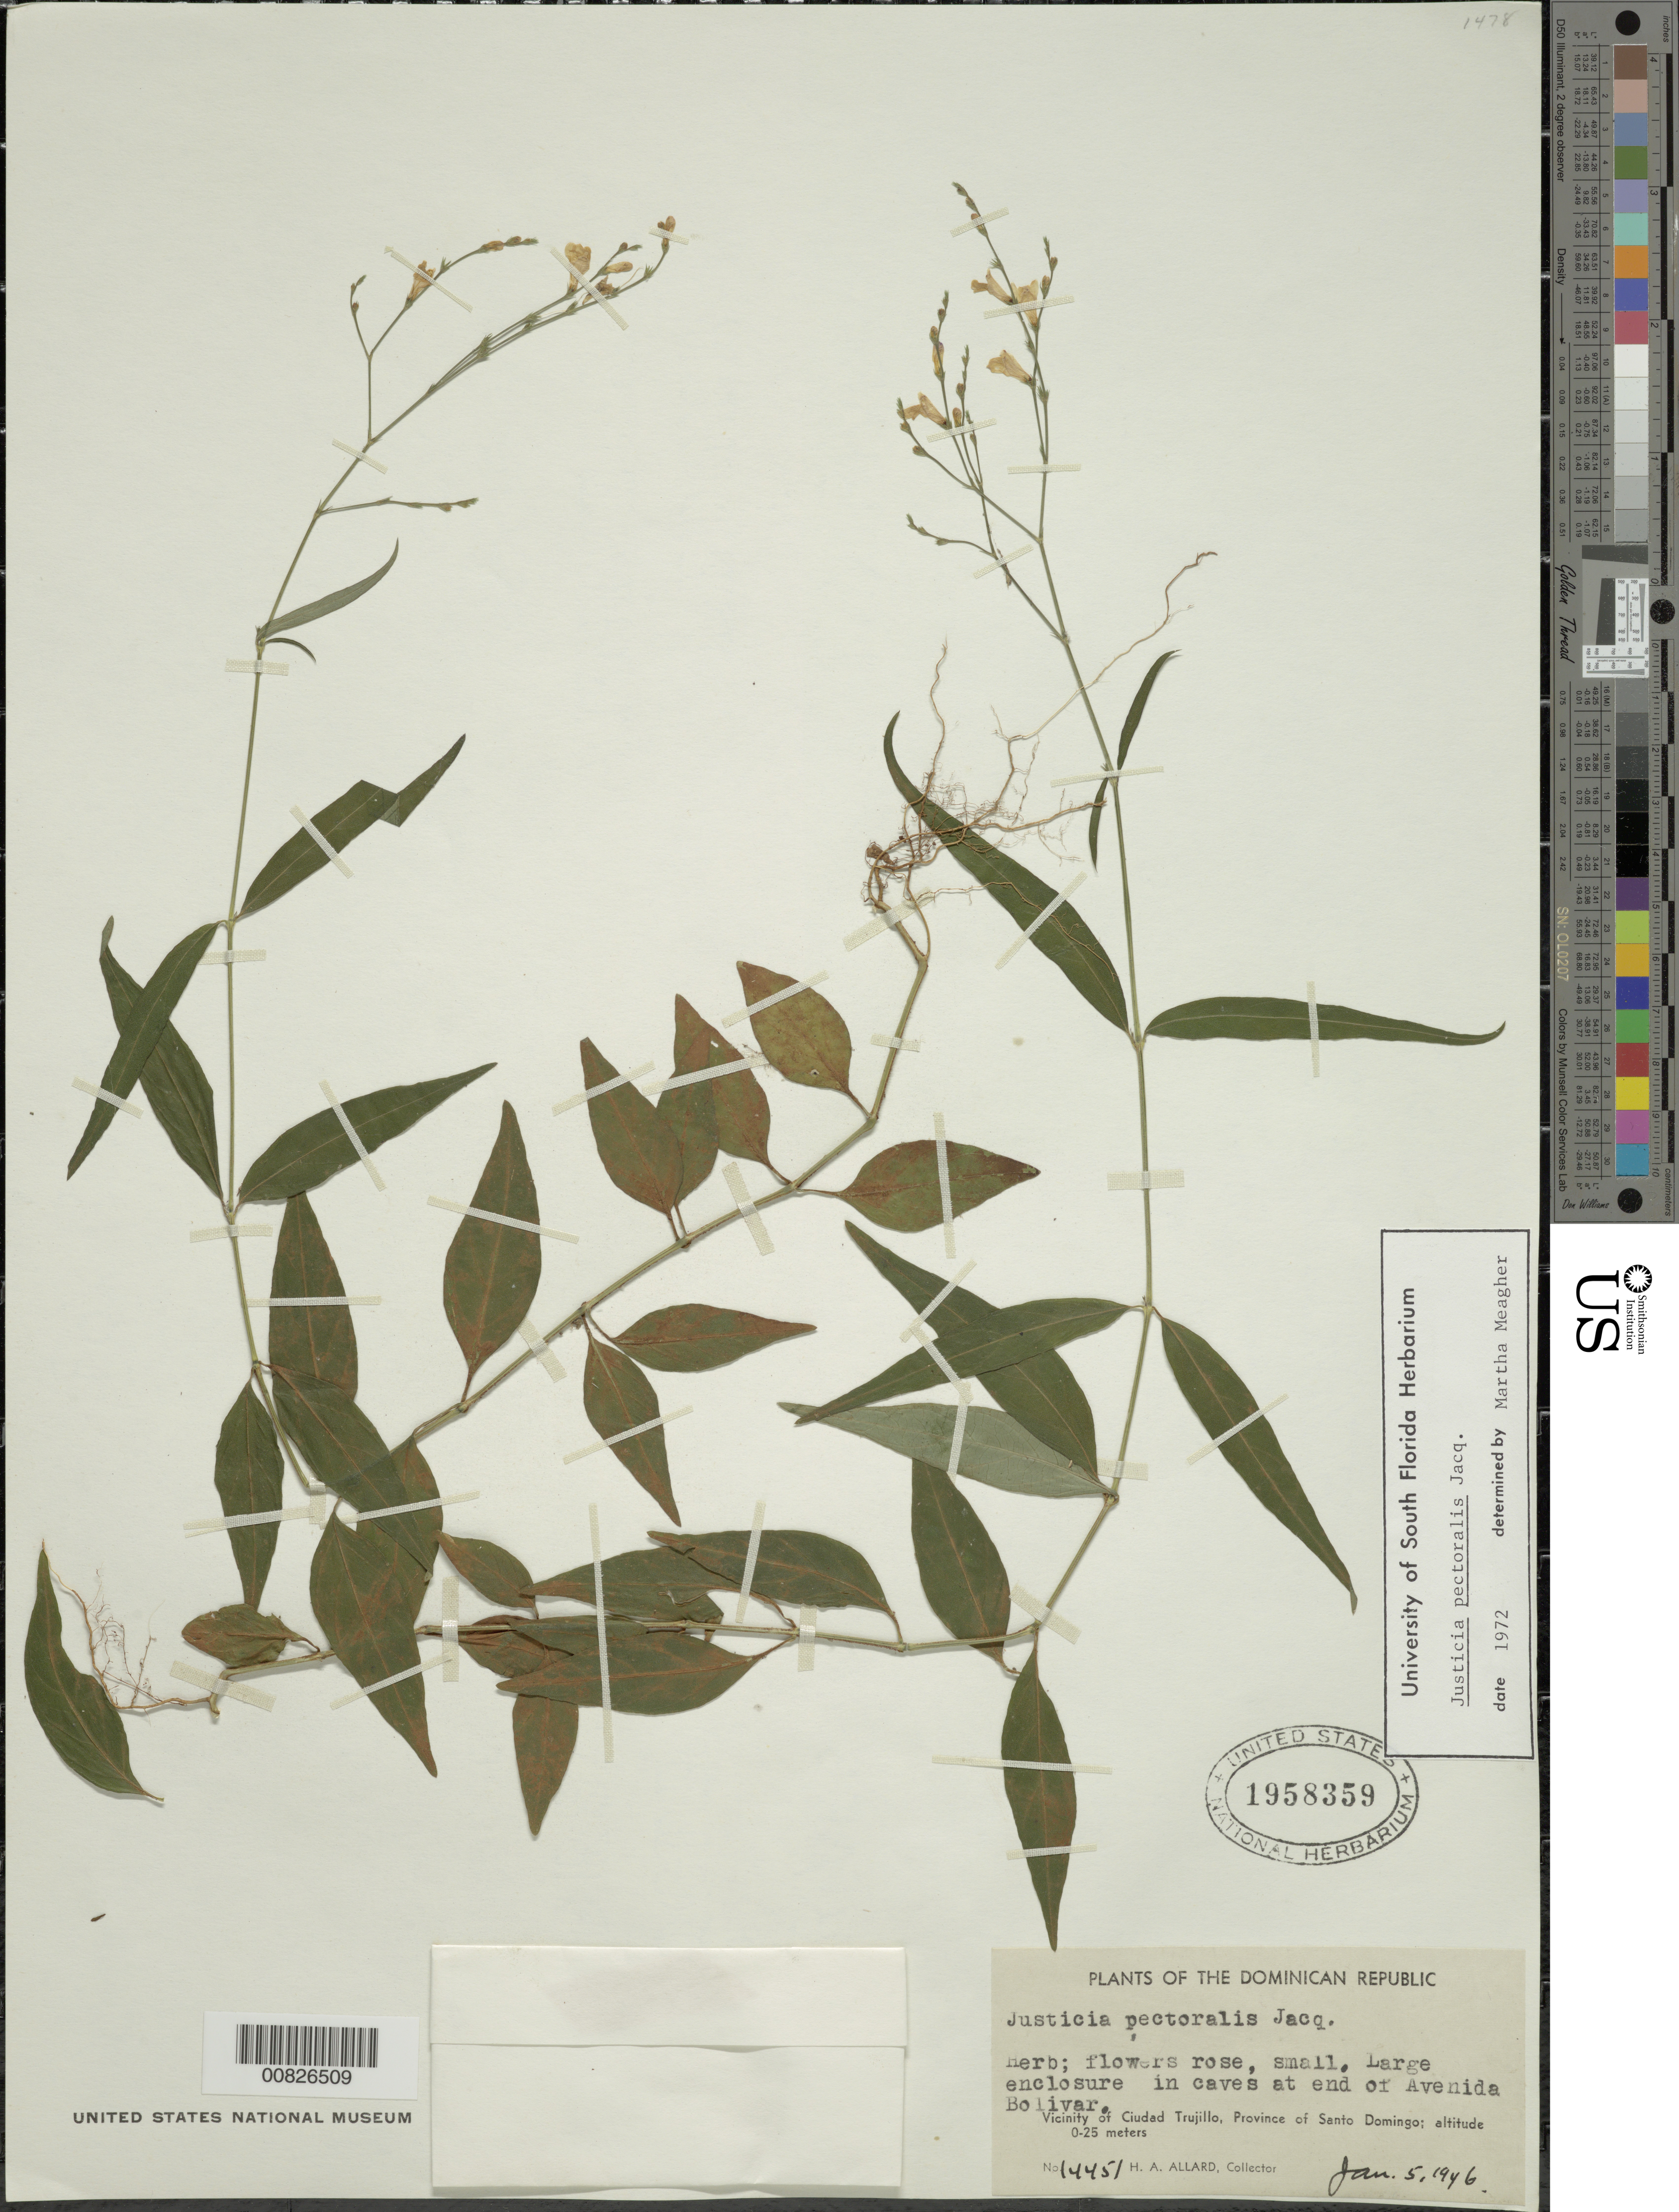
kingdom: Plantae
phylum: Tracheophyta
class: Magnoliopsida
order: Lamiales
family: Acanthaceae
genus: Justicia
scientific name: Justicia pectoralis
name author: Jacq.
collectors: H. A. Allard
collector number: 14451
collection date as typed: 05 Jan 1946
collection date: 1946-01-05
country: Dominican Republic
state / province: Distrito Nacional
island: Hispaniola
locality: Vicinity of Santo Domingo City, at end of Avenida Bolivar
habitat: Large enclosure in caves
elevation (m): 0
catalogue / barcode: US 1958359